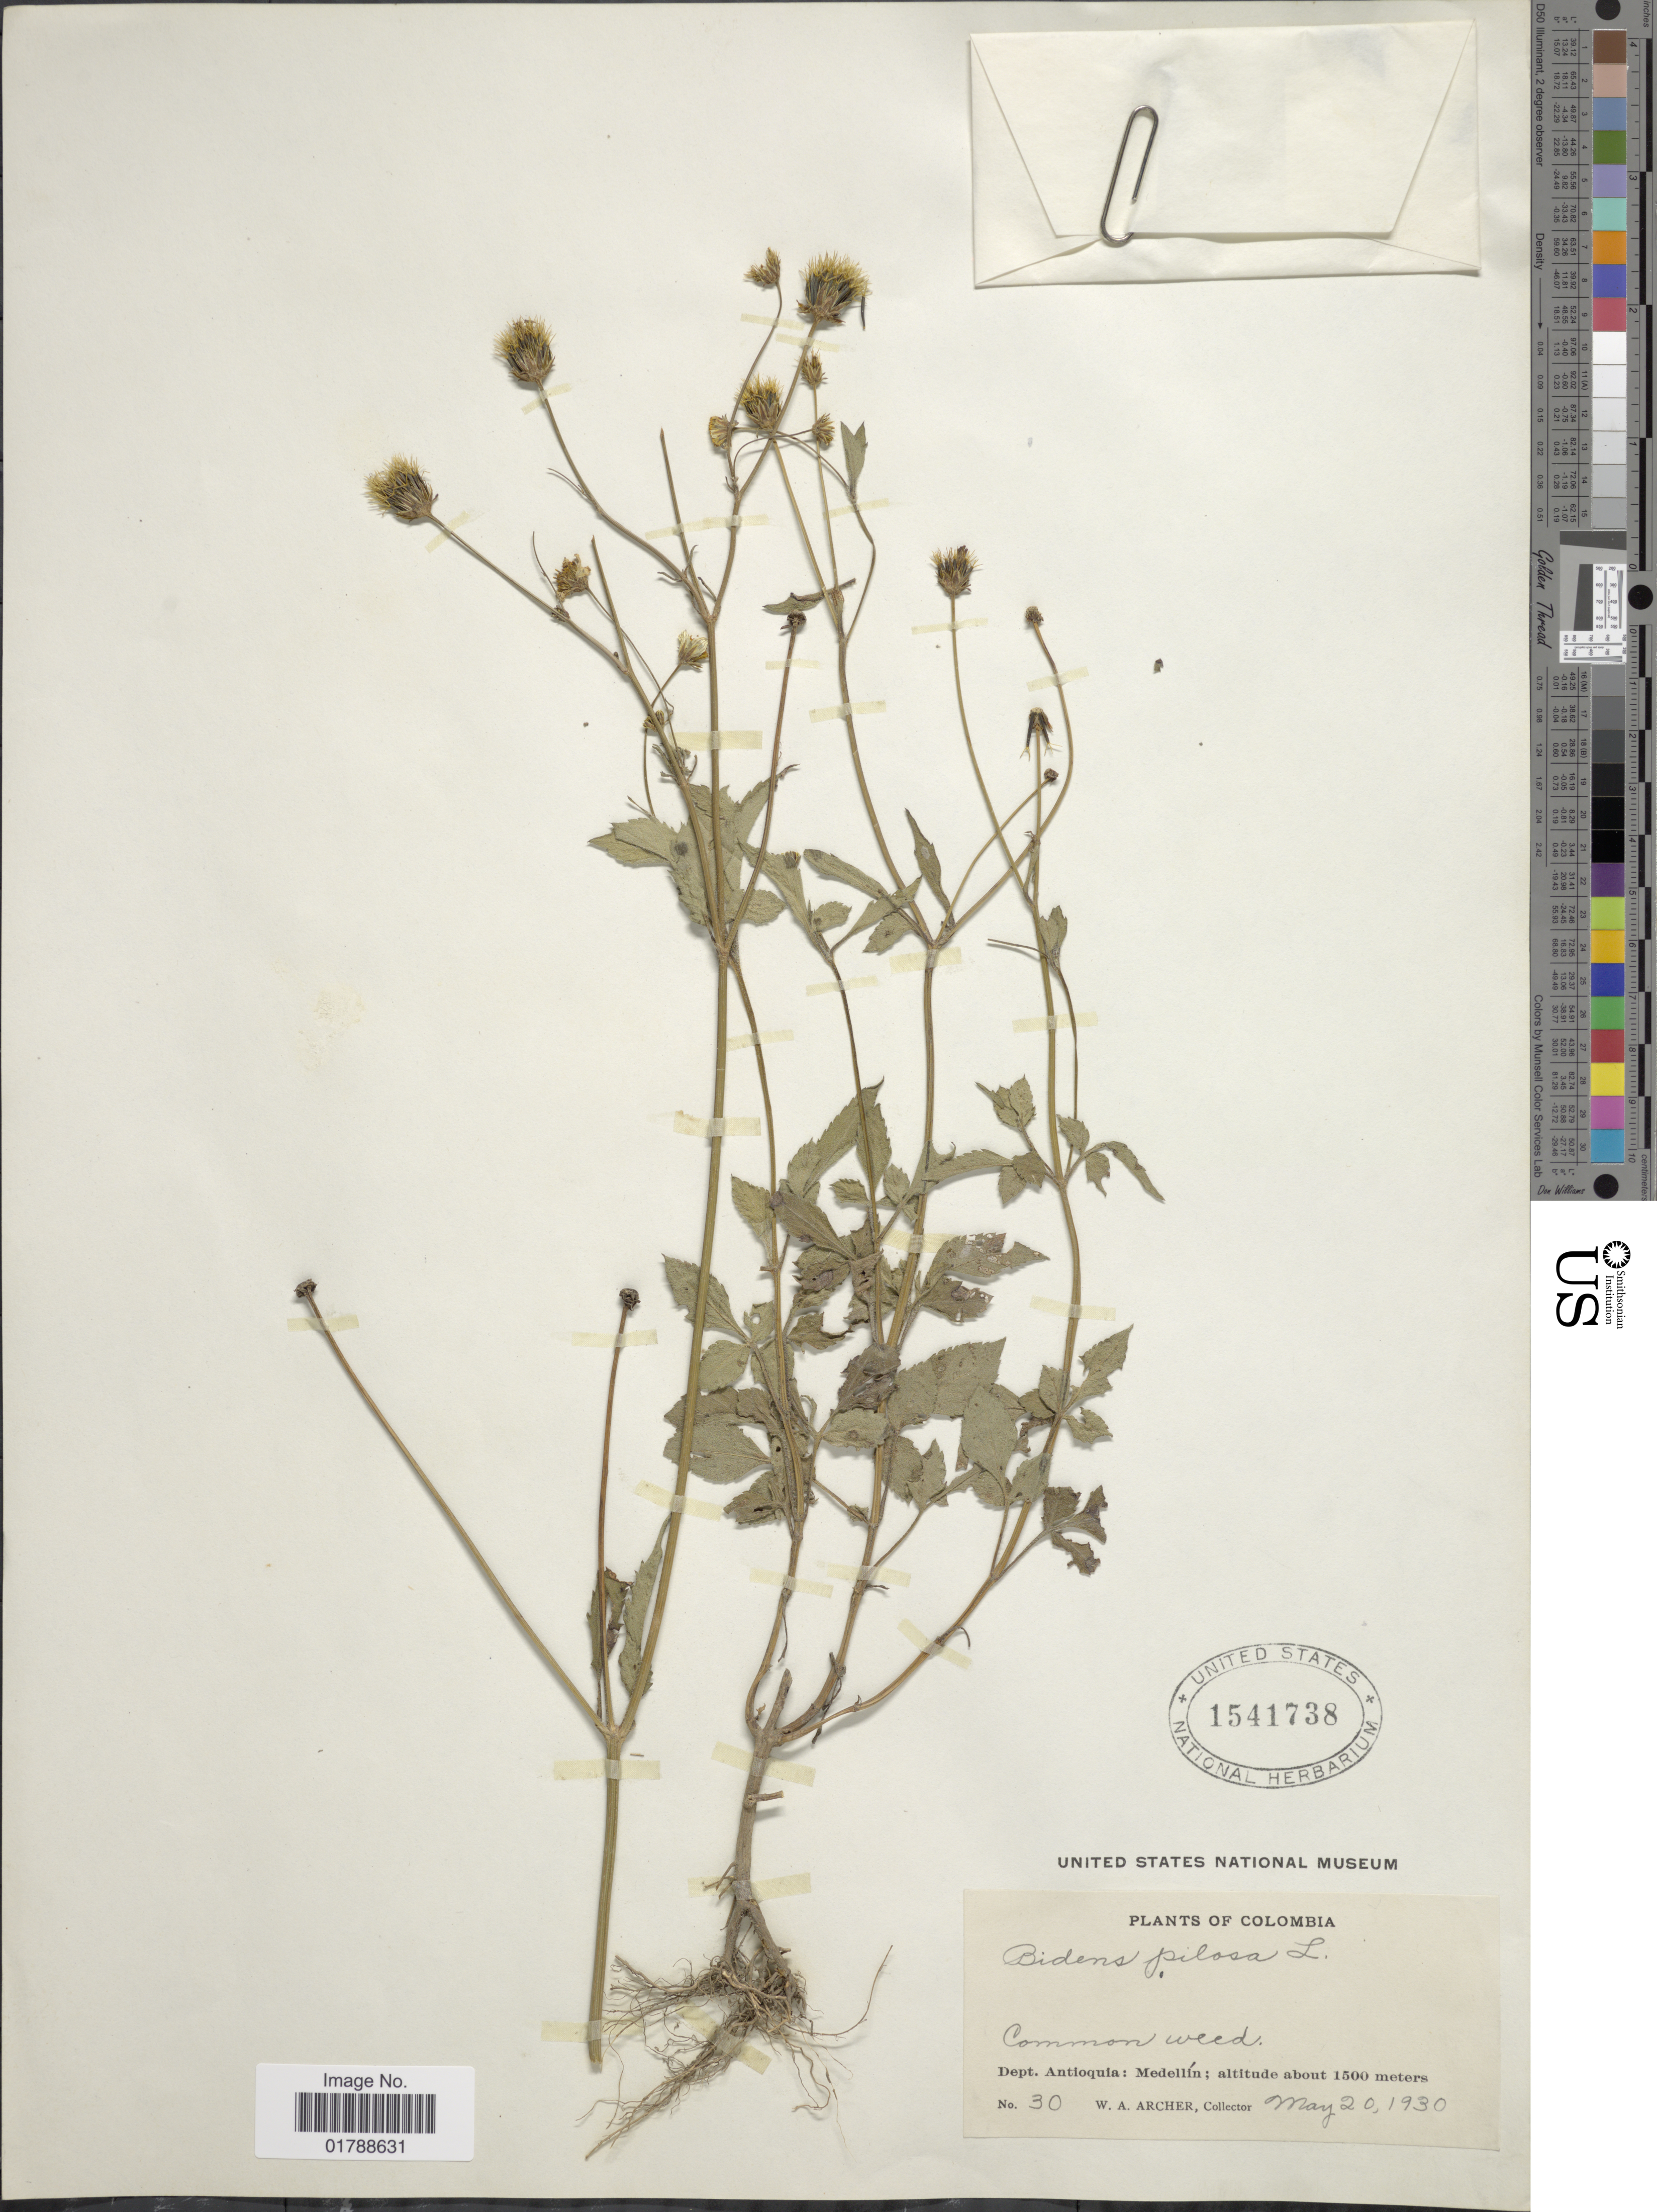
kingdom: Plantae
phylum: Tracheophyta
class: Magnoliopsida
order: Asterales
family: Asteraceae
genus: Bidens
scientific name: Bidens pilosa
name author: L.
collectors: W. A. Archer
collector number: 30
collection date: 1930-05-20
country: Colombia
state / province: Antioquia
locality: Medellín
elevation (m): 1500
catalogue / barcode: US 1541738